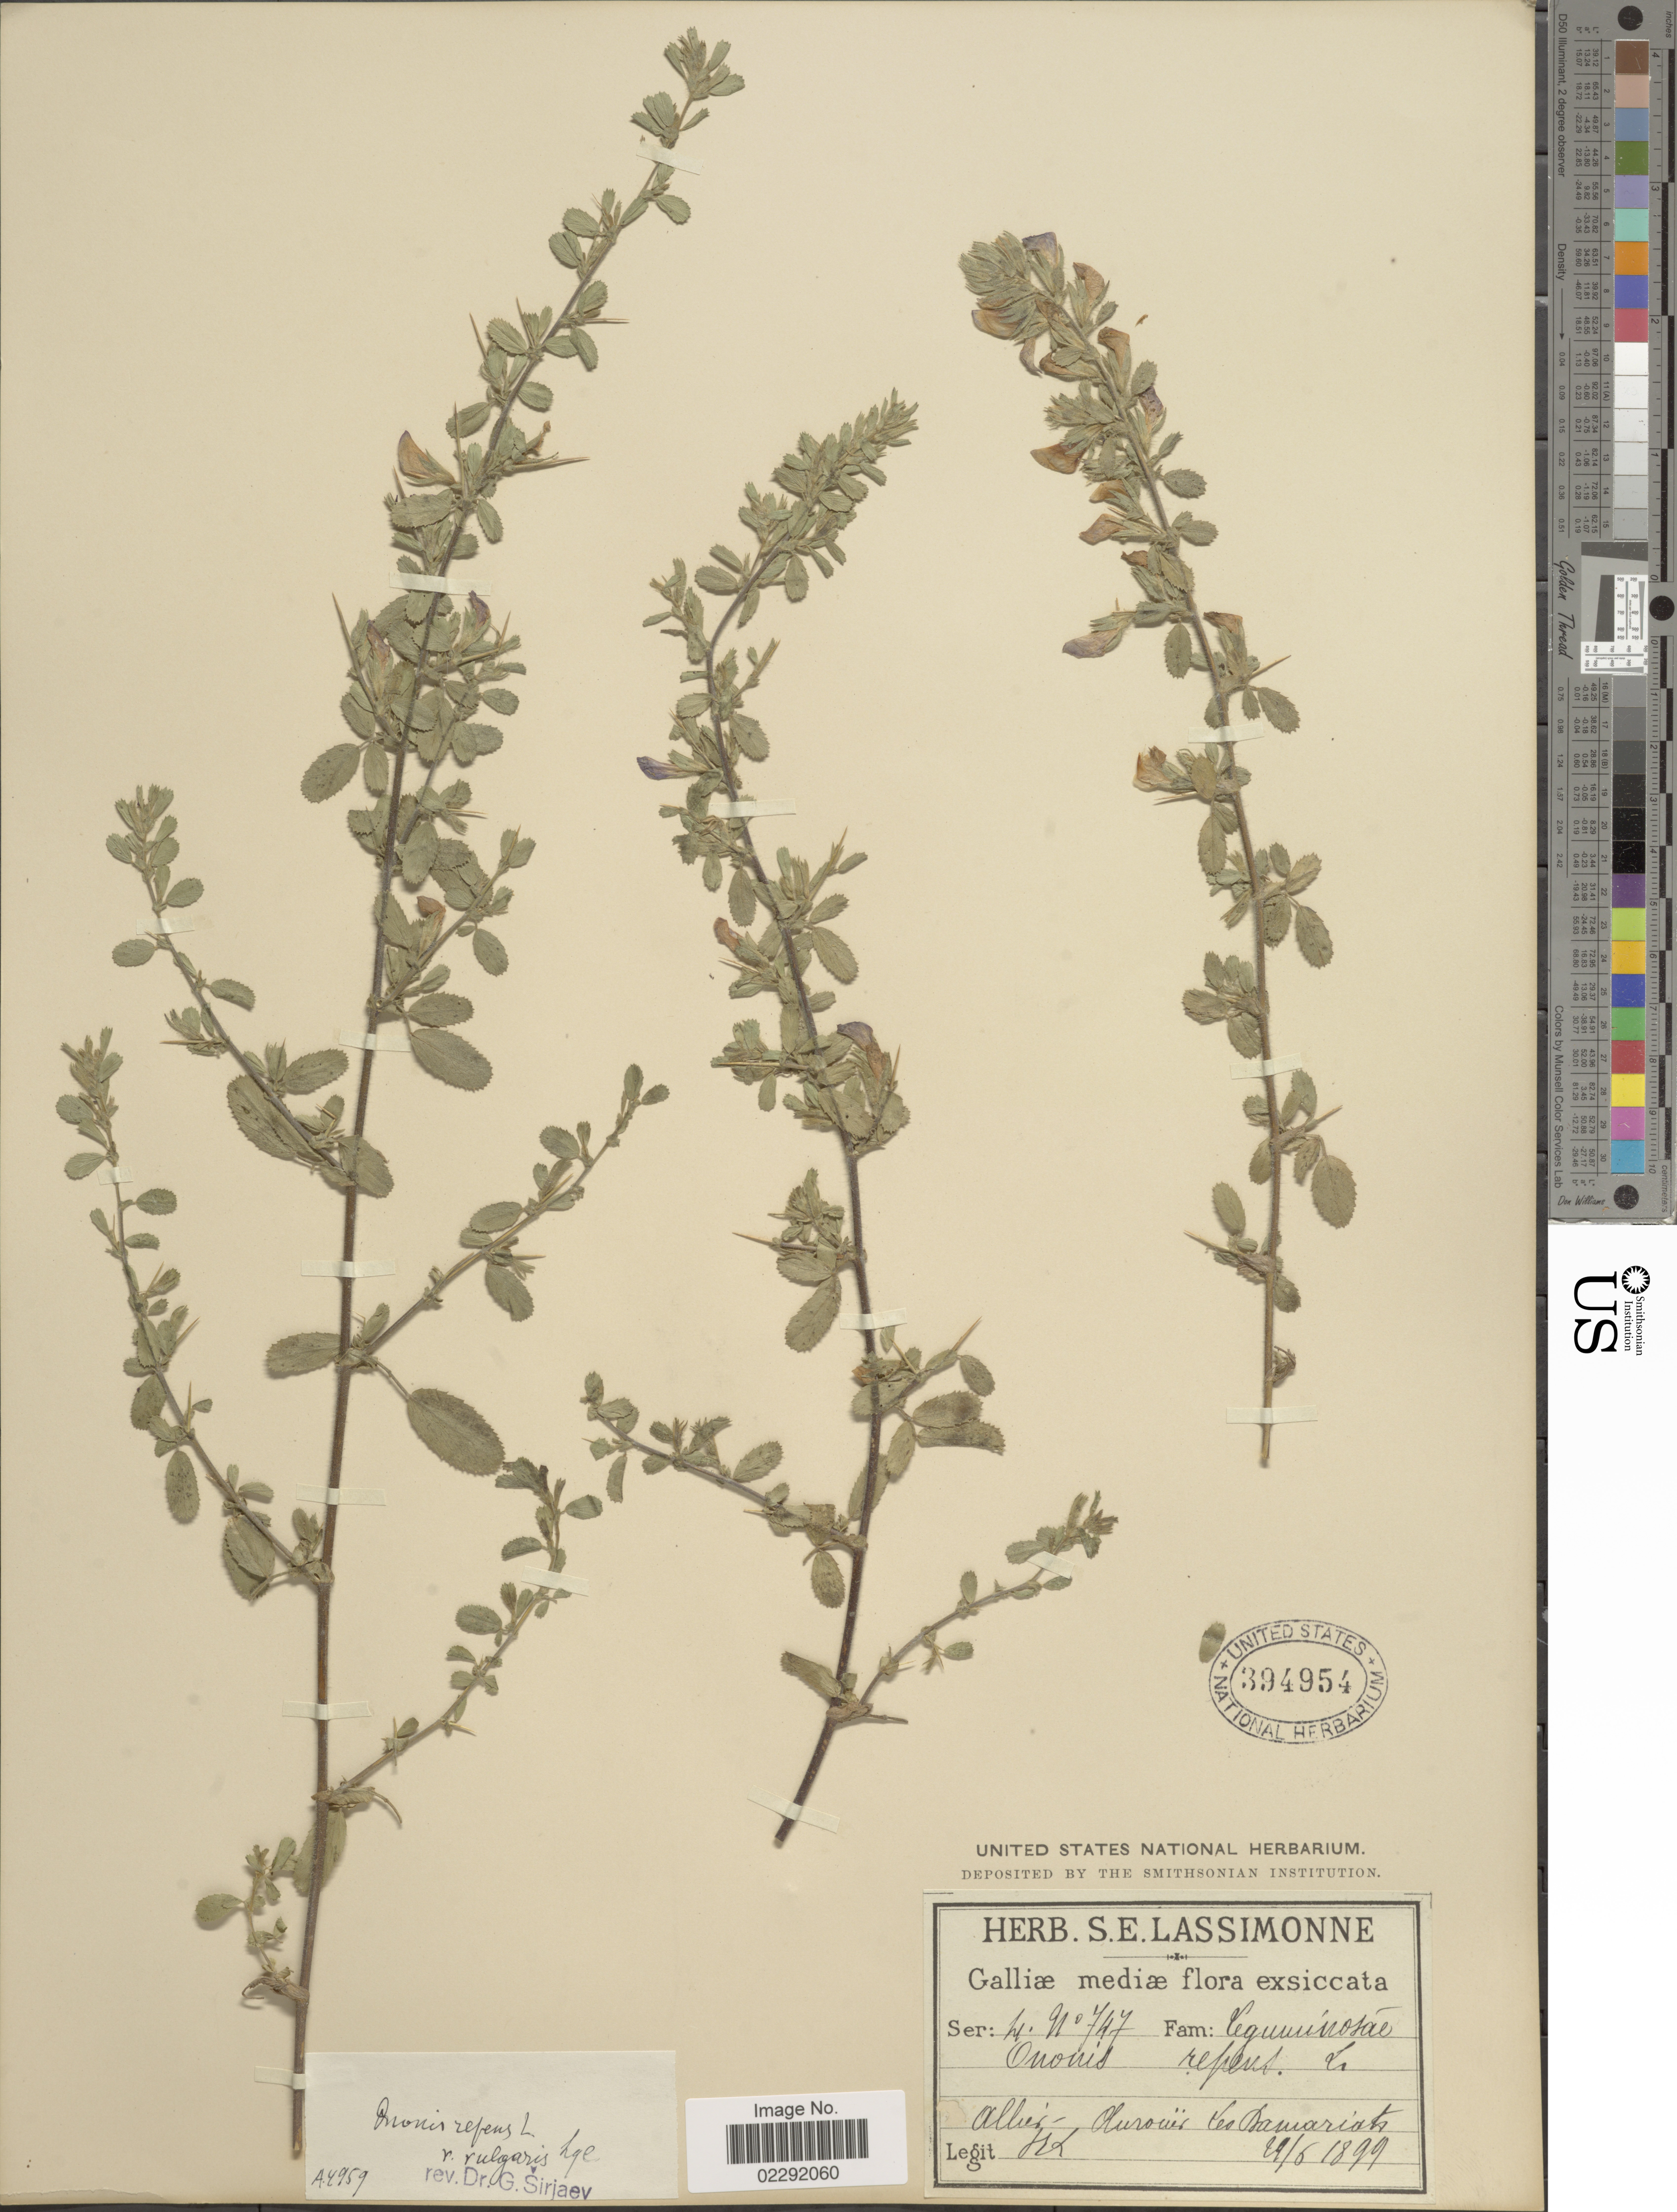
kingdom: Plantae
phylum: Tracheophyta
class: Magnoliopsida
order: Fabales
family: Fabaceae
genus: Ononis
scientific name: Ononis repens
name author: L.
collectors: S. Lassimonne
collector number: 747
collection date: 1899-06-29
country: France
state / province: Auvergne-Rhône-Alpes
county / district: Allier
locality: Galliæ mediæ [Central France]. Allier - Aurouër: Les Damariats.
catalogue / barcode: US 394954